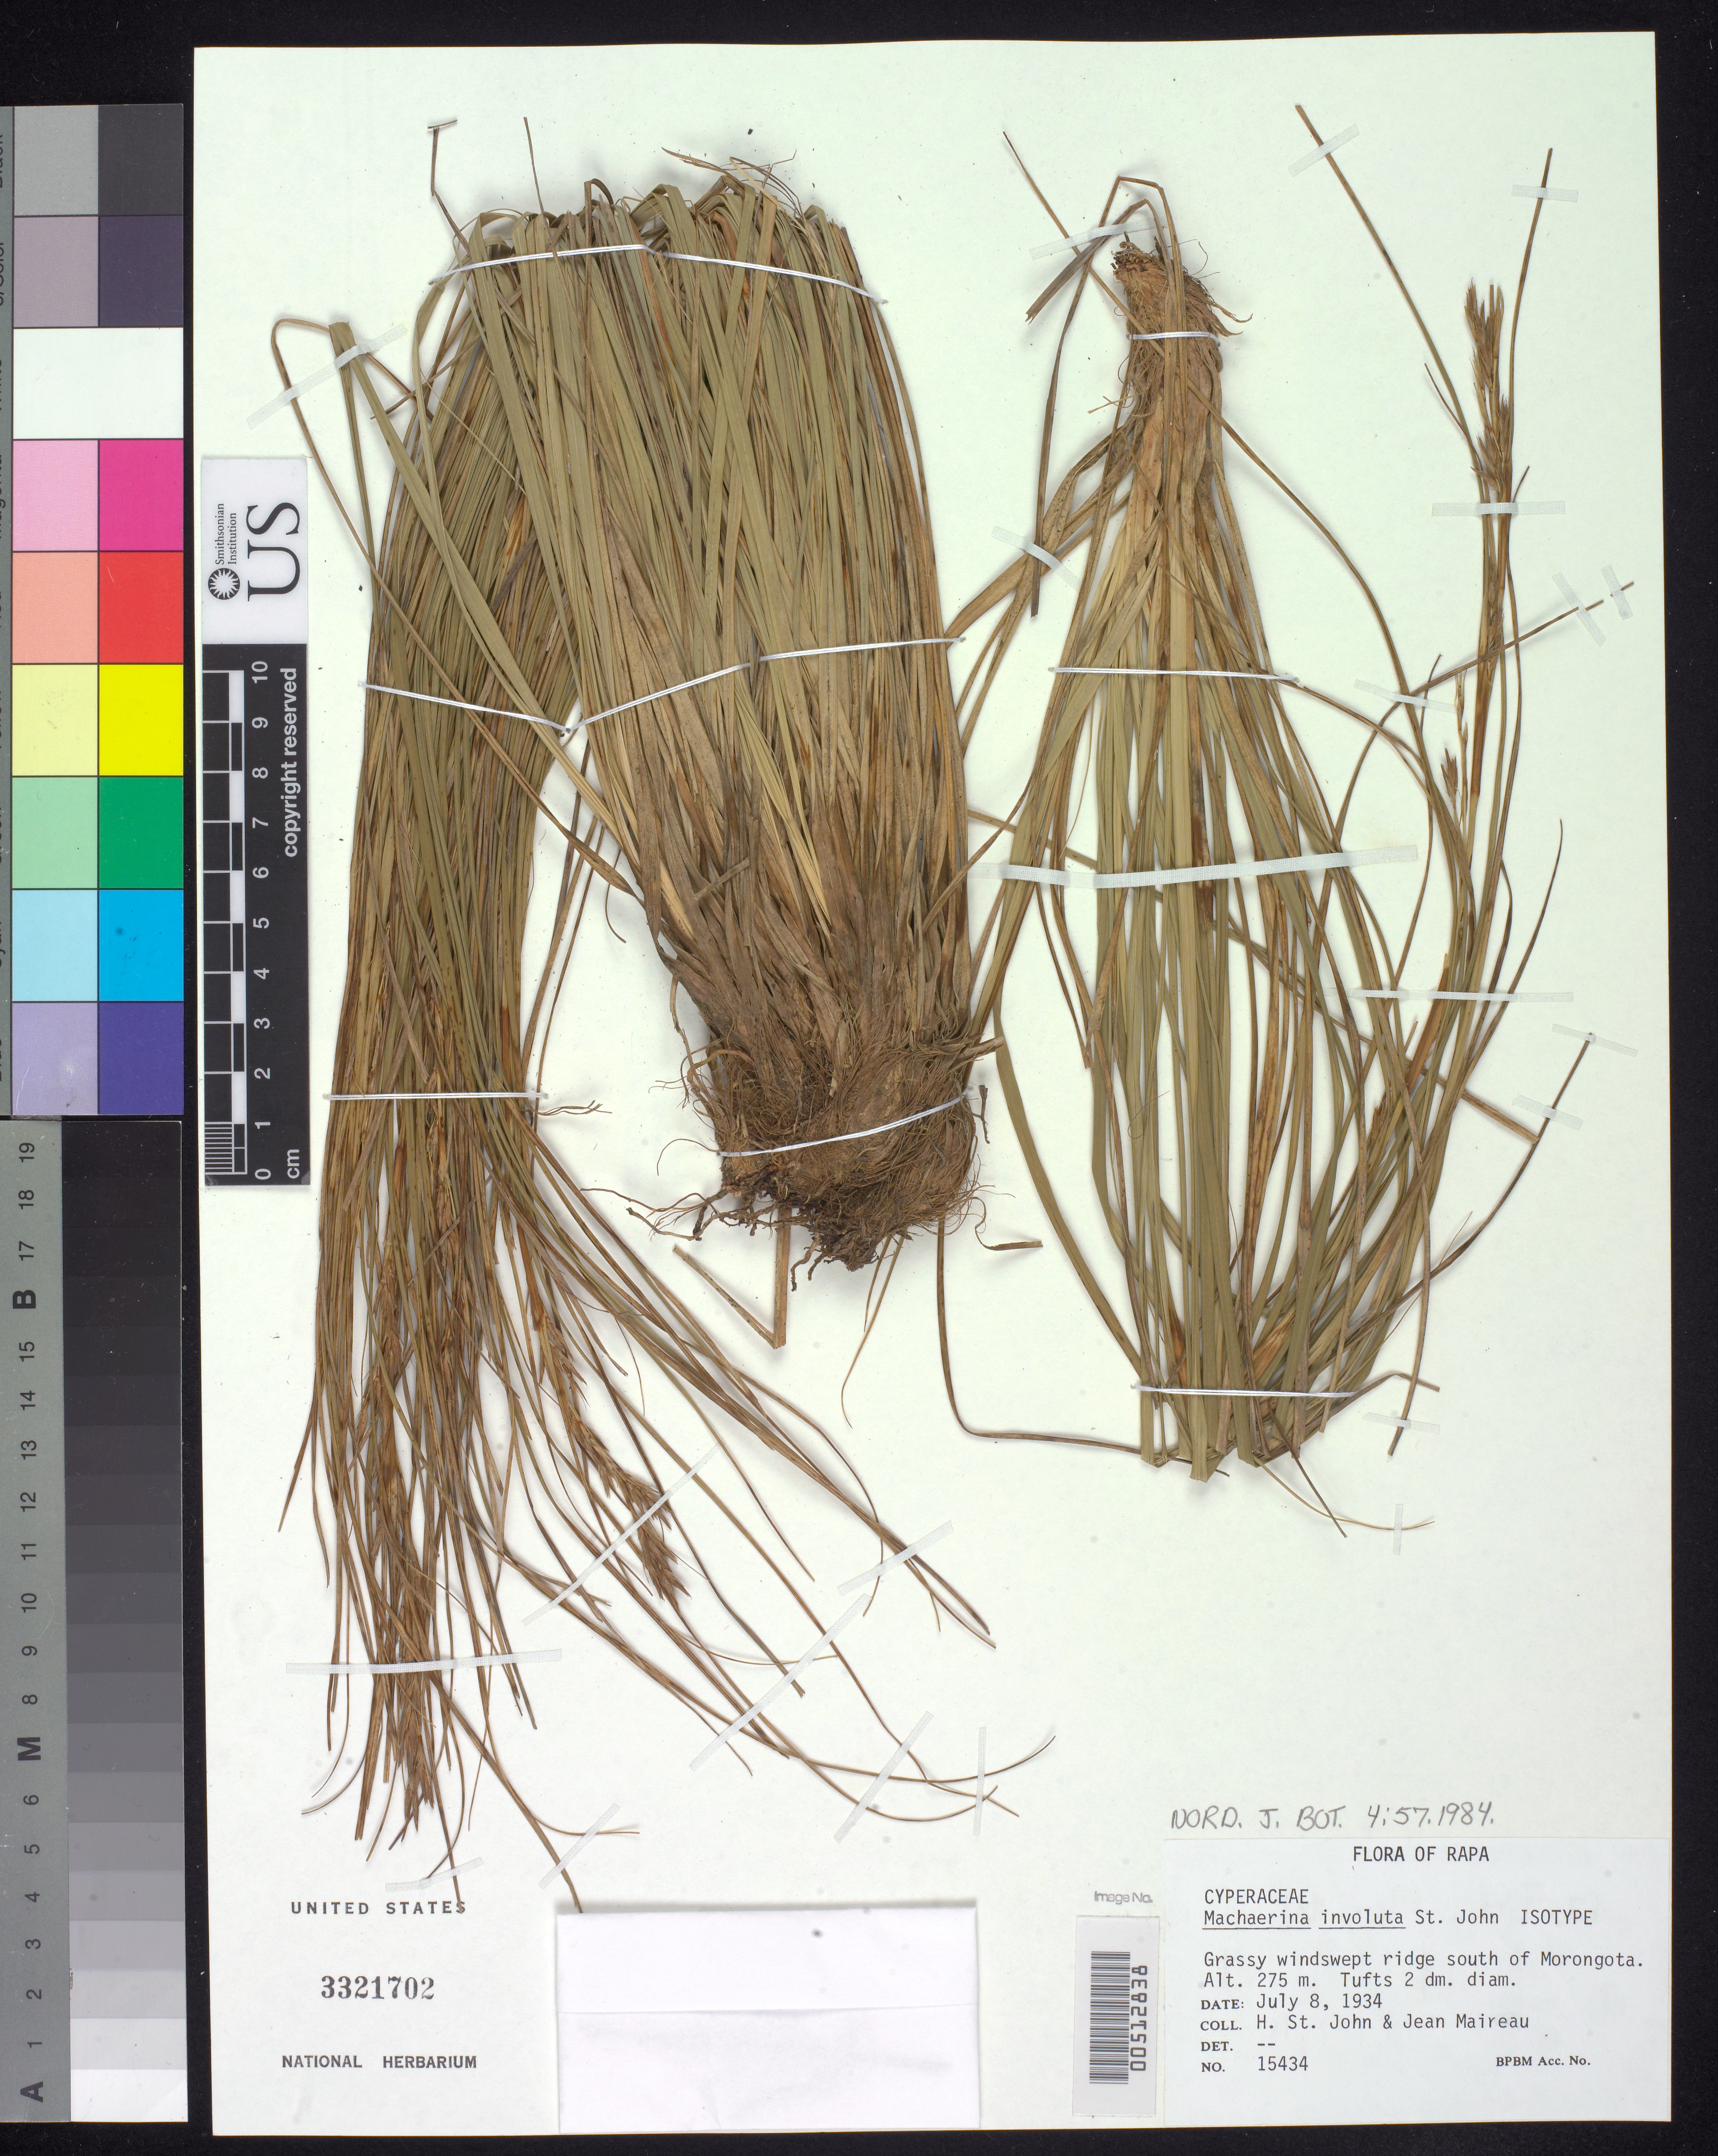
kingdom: Plantae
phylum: Tracheophyta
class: Liliopsida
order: Poales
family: Cyperaceae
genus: Machaerina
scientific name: Machaerina involuta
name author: H. St. John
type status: Isotype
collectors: H. St. John & J. Maireau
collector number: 15434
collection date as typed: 08 Jul 1934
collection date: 1934-07-08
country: French Polynesia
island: Rapa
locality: Grassy windswept ridge S of Morongota. [Tubuai Is.]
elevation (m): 275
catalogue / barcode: US 3321702